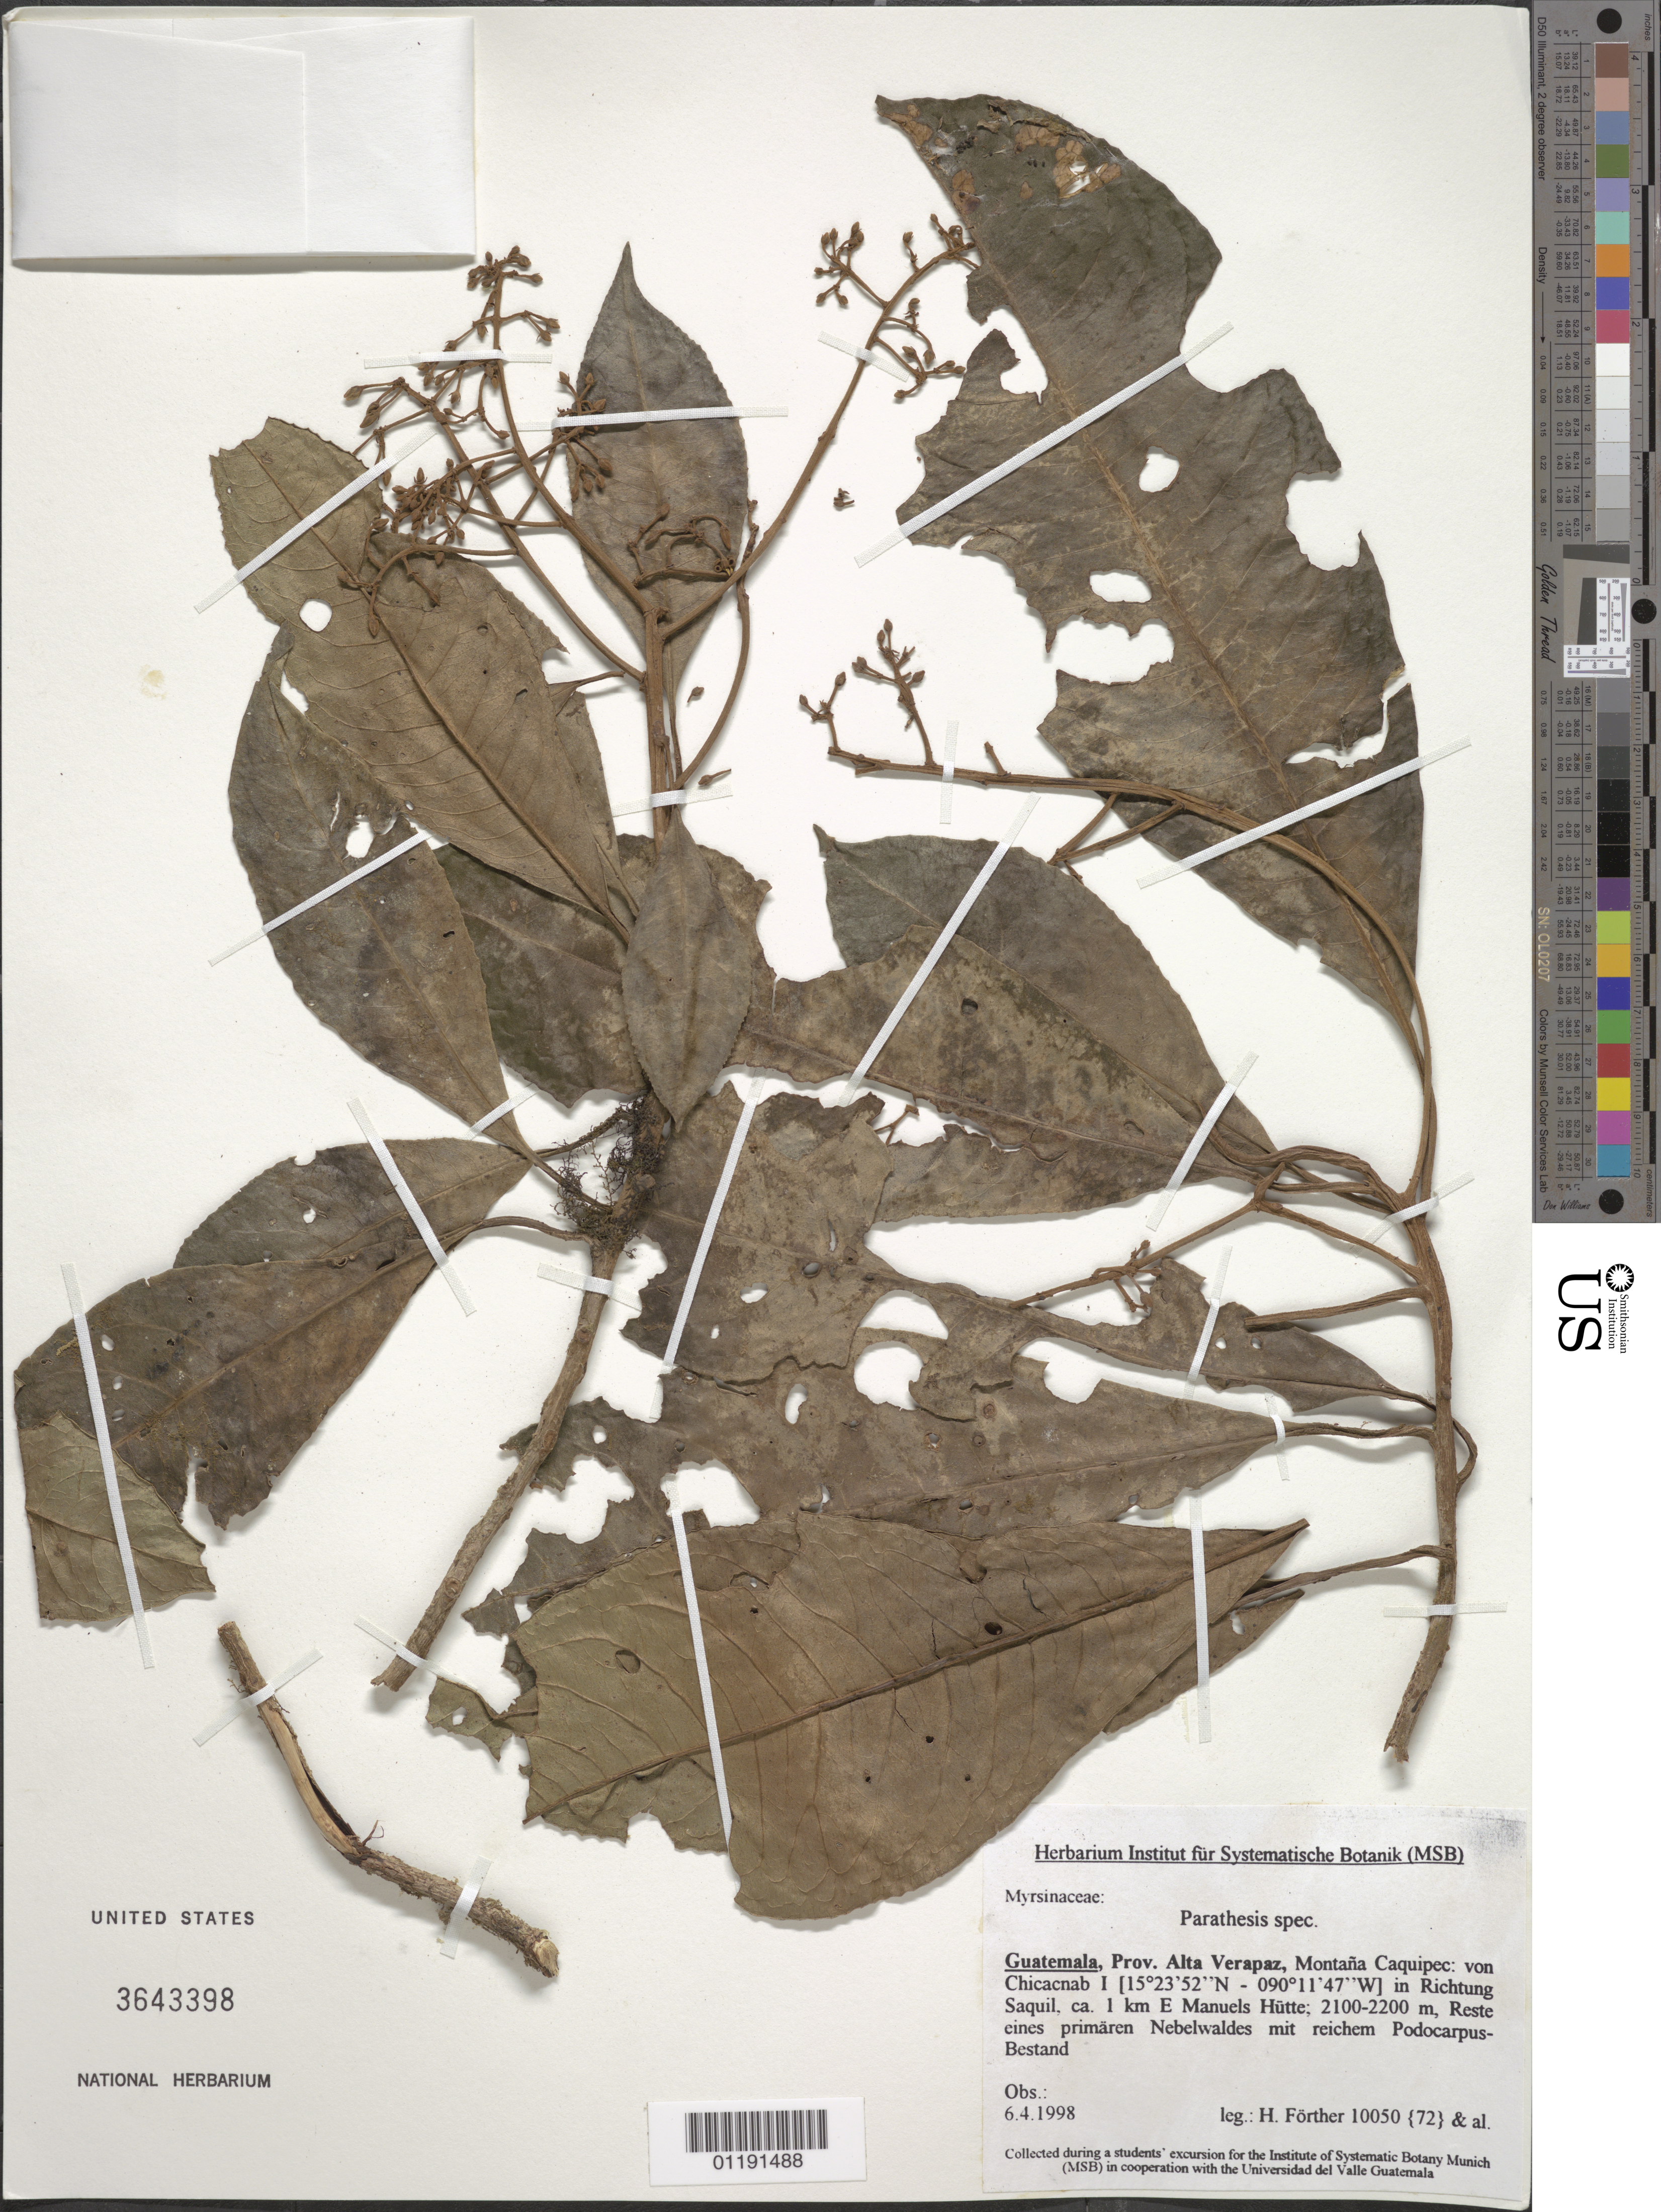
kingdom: Plantae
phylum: Tracheophyta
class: Magnoliopsida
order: Ericales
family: Primulaceae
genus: Parathesis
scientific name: Parathesis sp.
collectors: H. Fôrther et al.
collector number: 10050 {72}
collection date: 1998-04-06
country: Guatemala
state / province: Alta Verapaz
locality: Montaña Caquipec: from Chicacnab I in Direction Saquil, about 1 km. E Manuels Hut.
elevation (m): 2100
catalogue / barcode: US 3643398